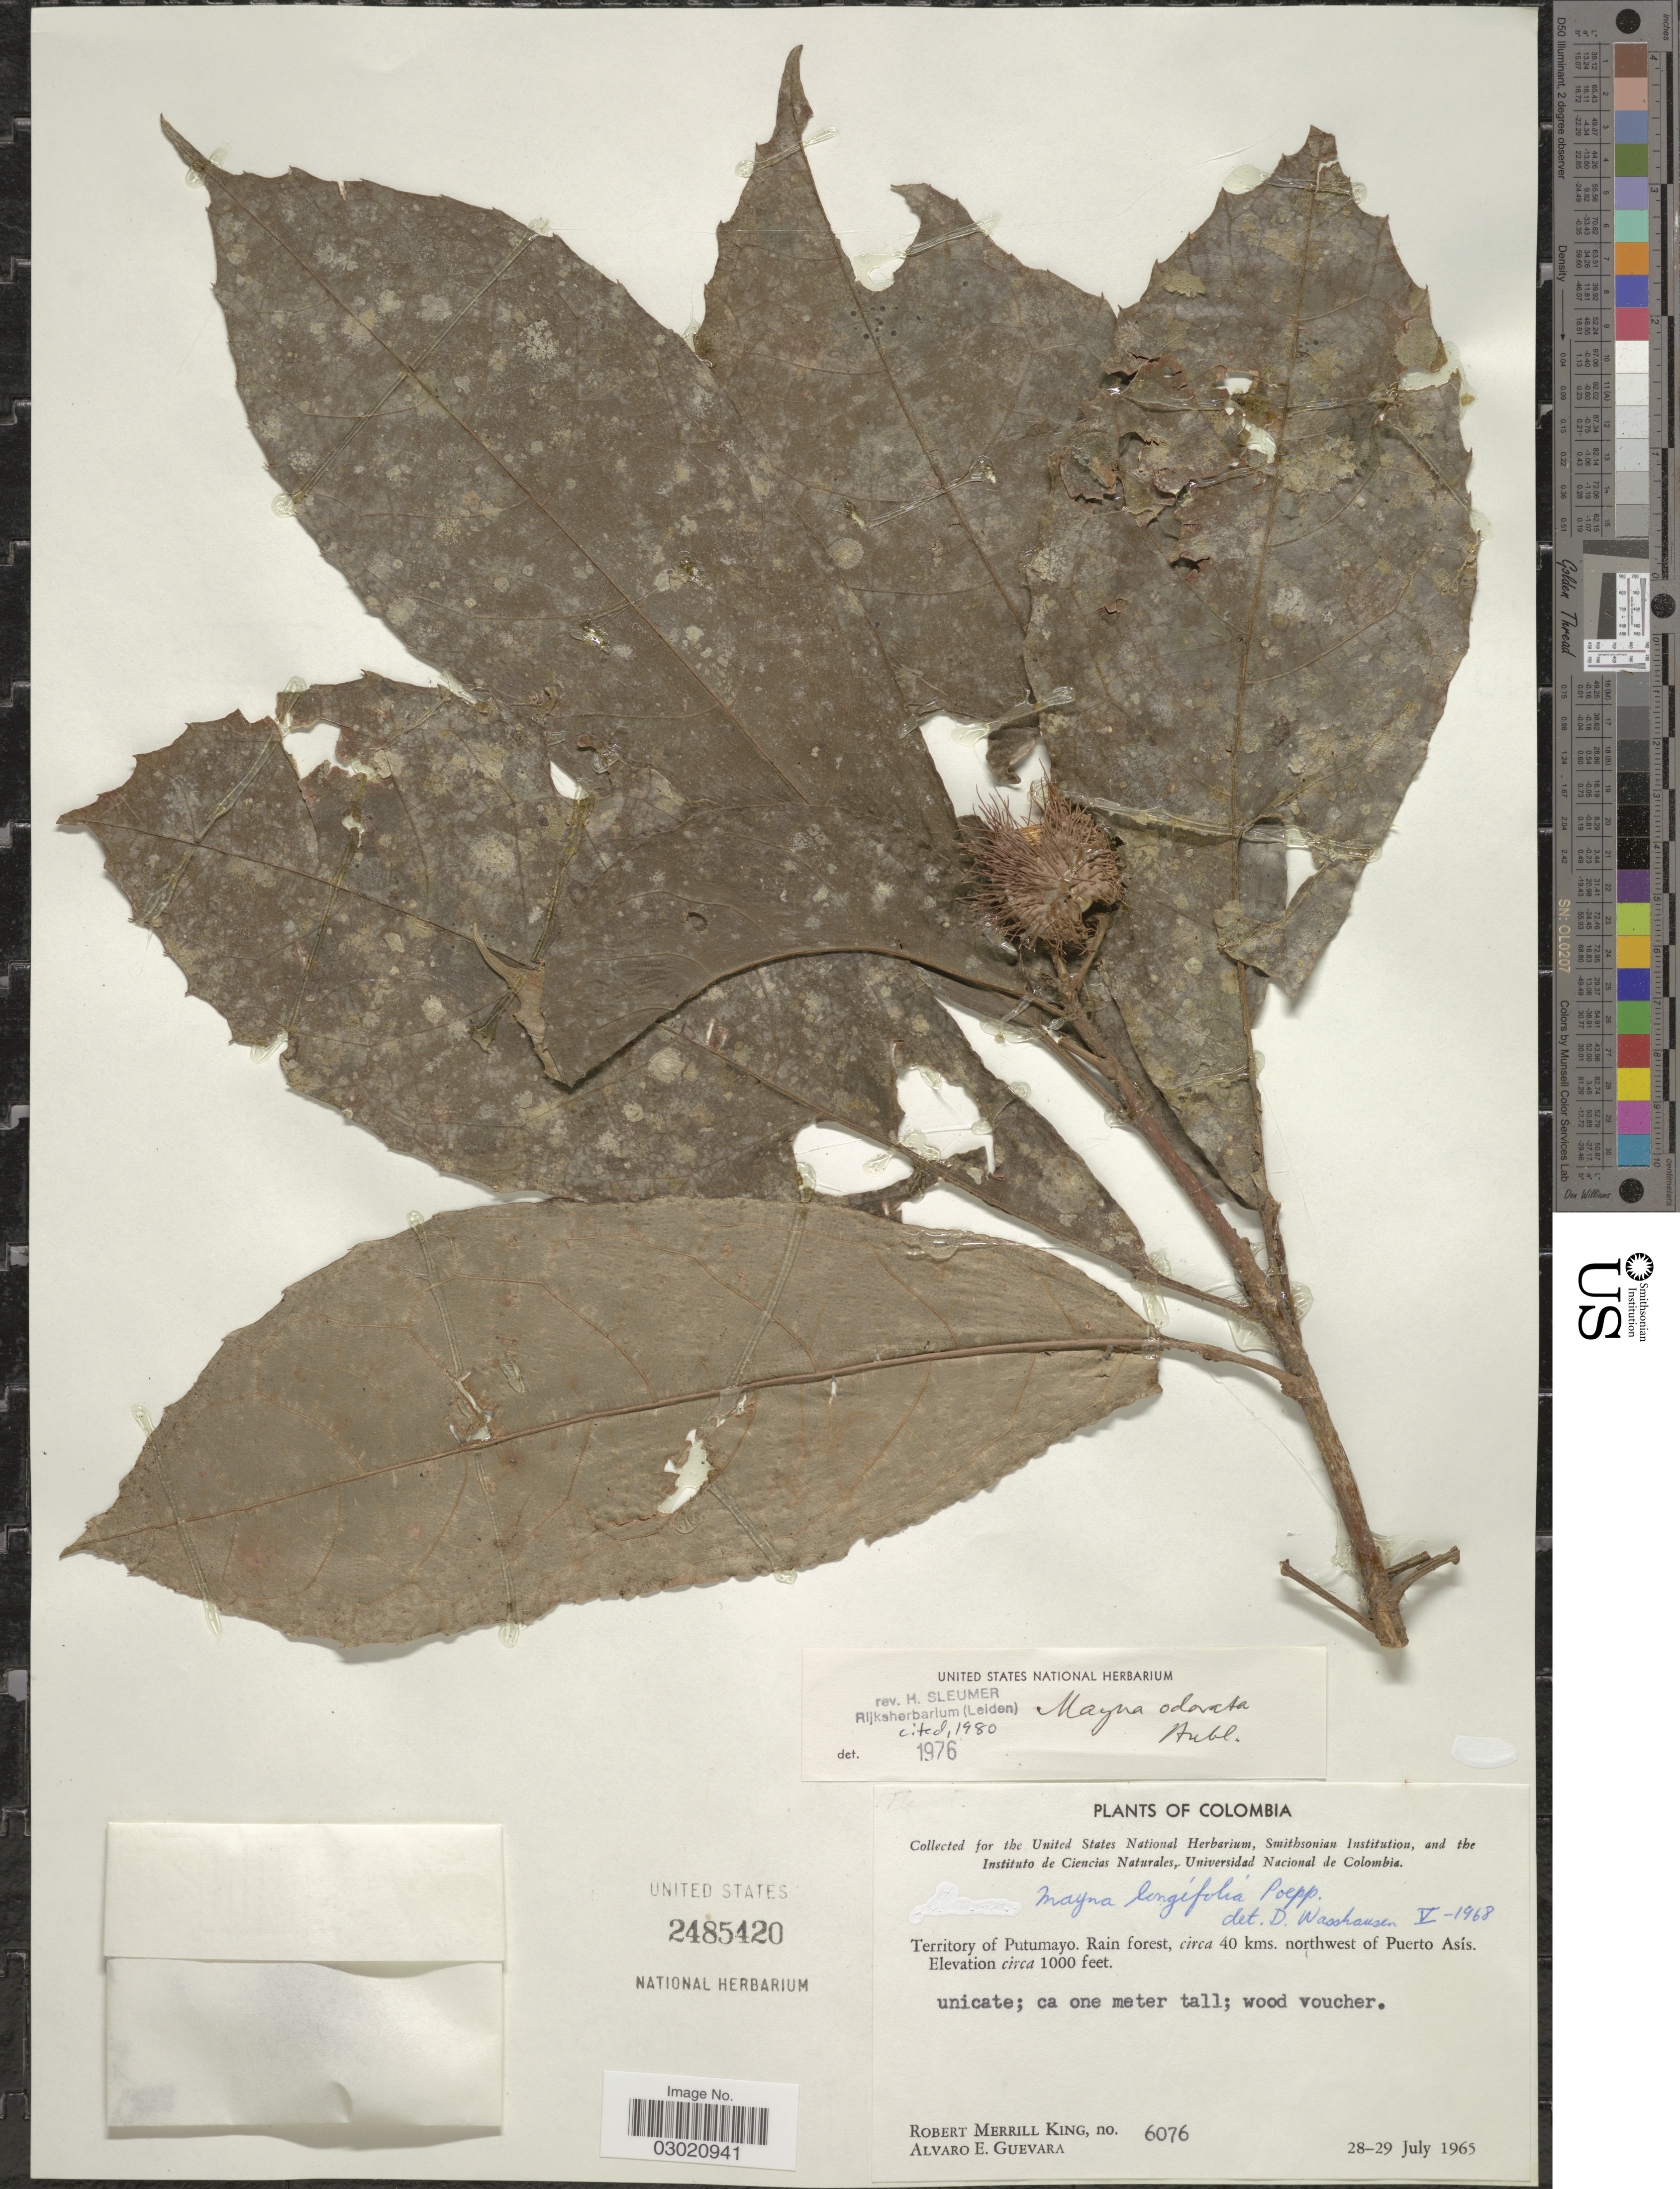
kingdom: Plantae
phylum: Tracheophyta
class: Magnoliopsida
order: Malpighiales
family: Achariaceae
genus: Mayna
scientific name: Mayna odorata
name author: Aubl.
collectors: R. M. King & A. E. Guevara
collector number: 6076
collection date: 1965-07-28/1965-07-29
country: Colombia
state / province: Putumayo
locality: Territory of Putumayo. Circa 40 kms. northwest of Puerto Asís.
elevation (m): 305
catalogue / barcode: US 2485420